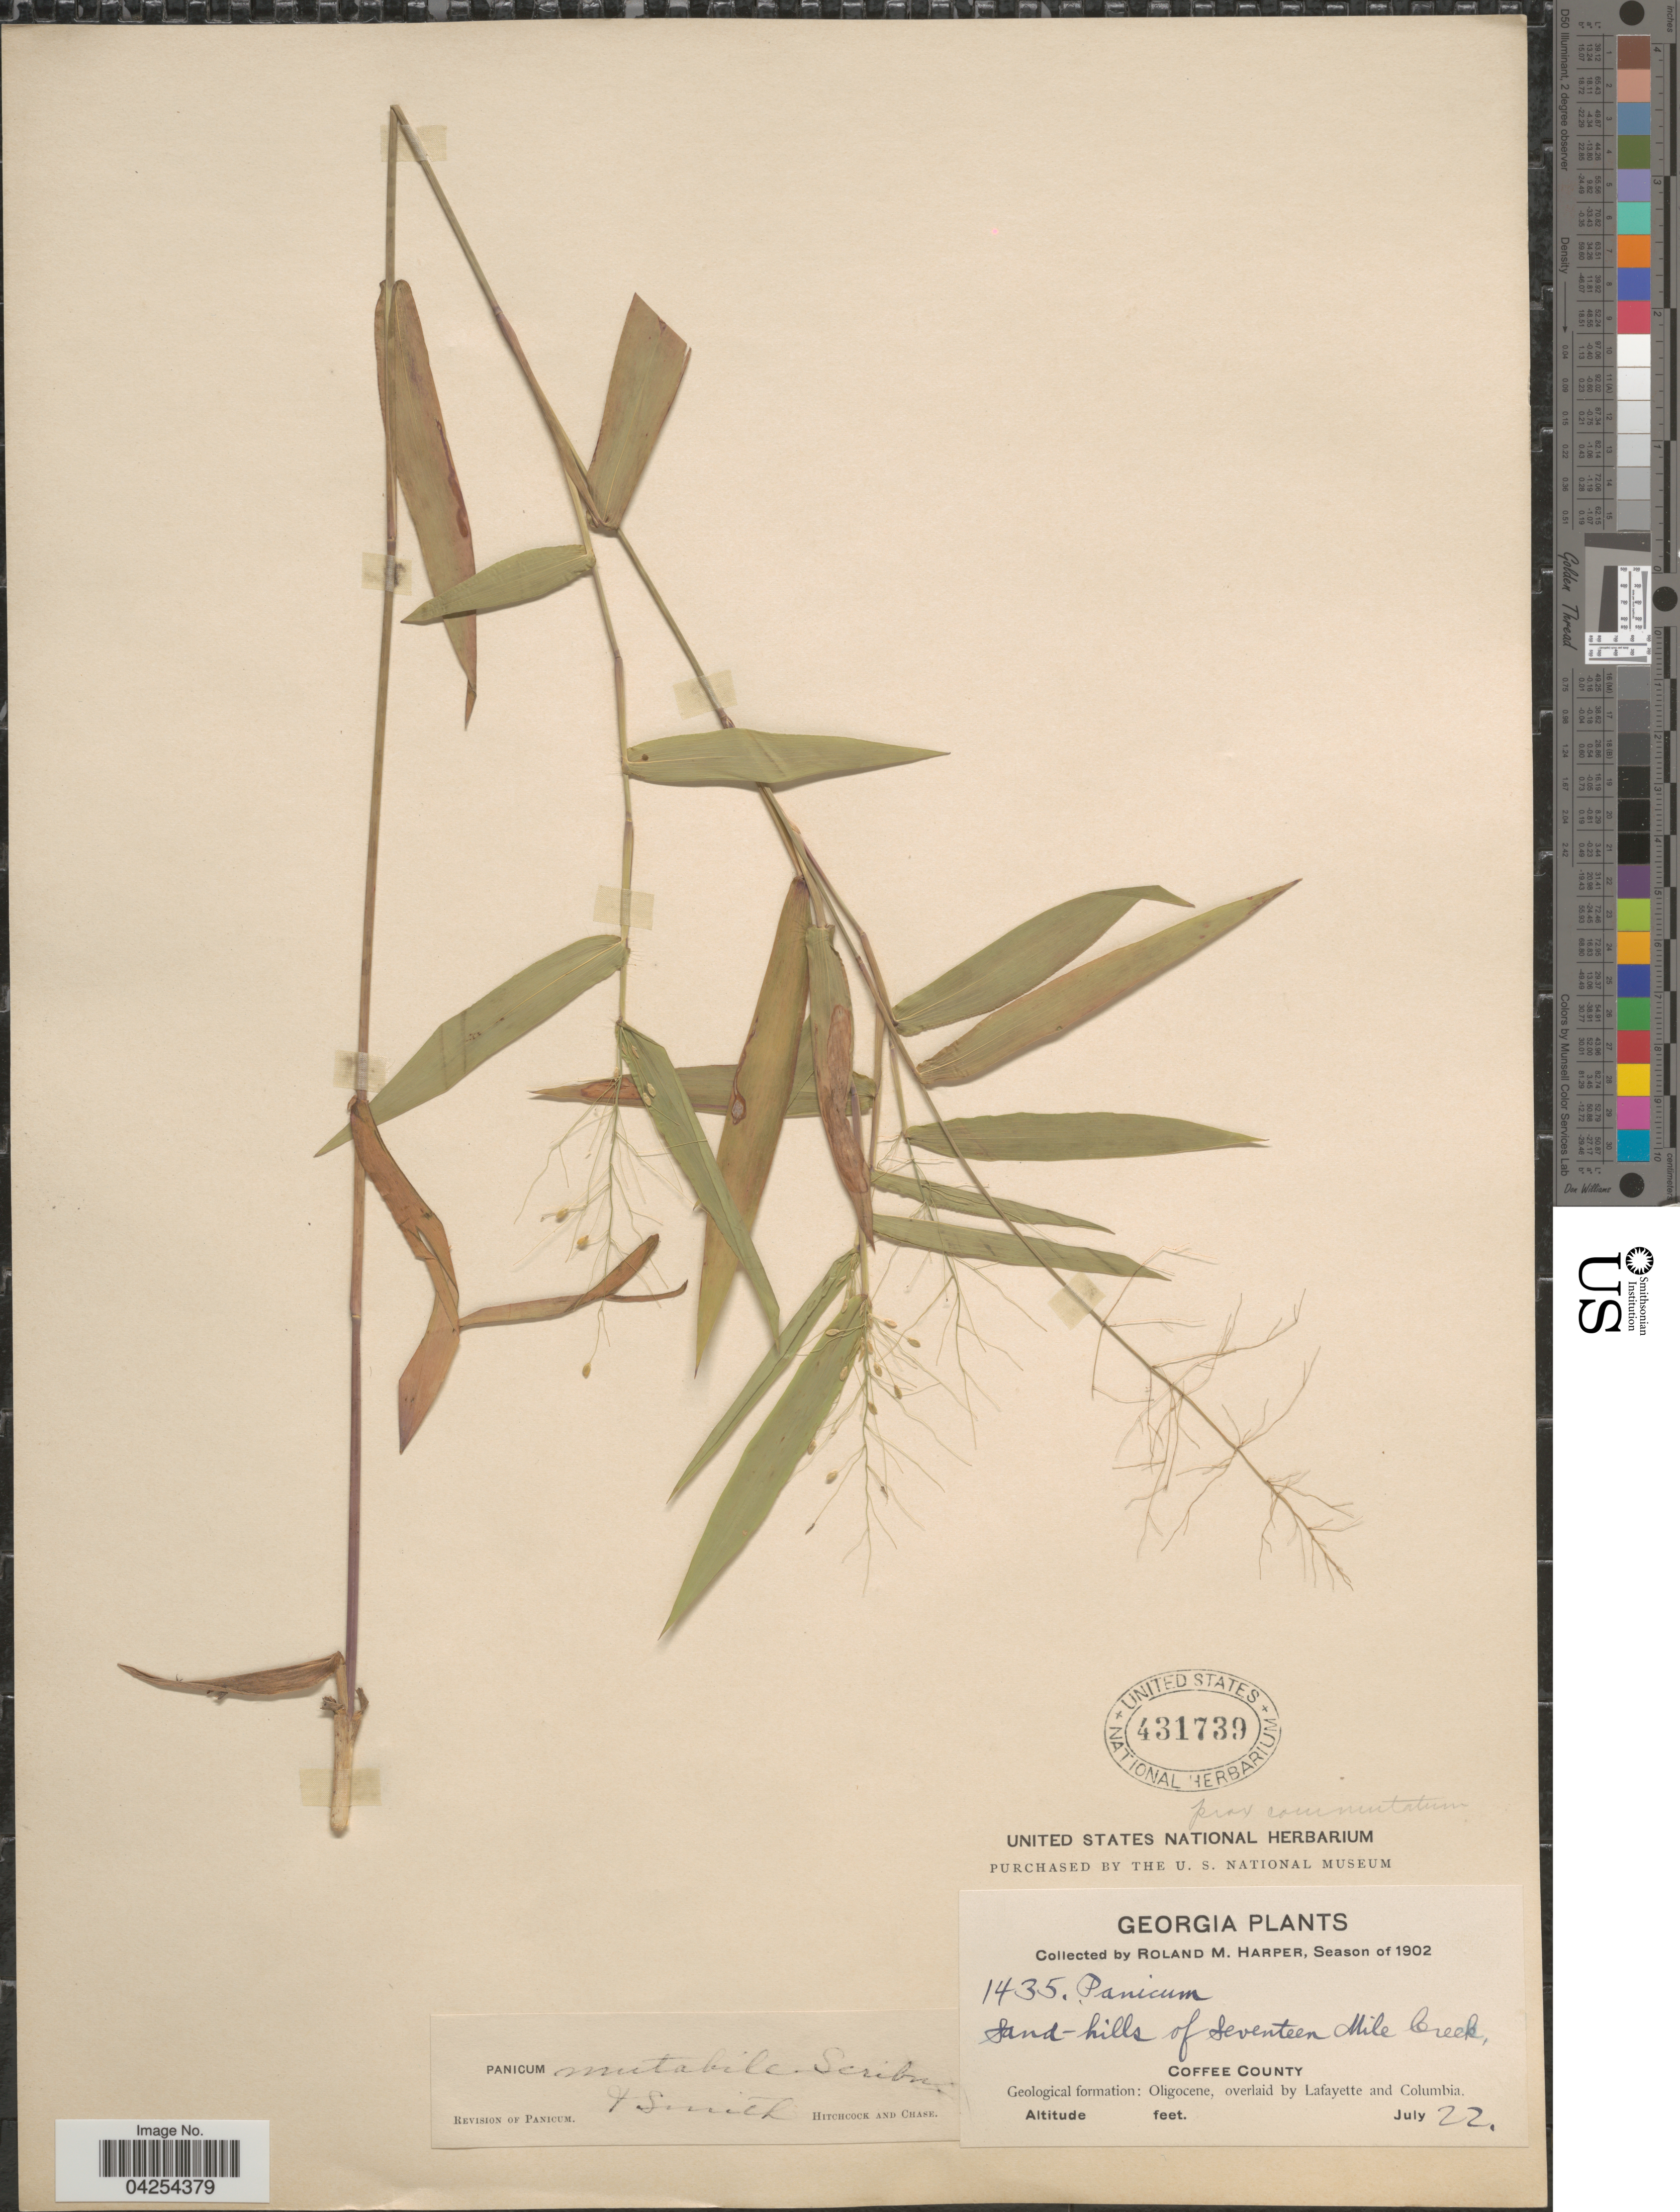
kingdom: Plantae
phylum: Tracheophyta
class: Liliopsida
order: Poales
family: Poaceae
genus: Dichanthelium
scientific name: Dichanthelium commutatum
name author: (Schult.) Gould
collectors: R. M. Harper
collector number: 1435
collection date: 1902-07-22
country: United States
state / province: Georgia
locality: Sand-hills of Seventeen Mile Creek, Coffee County. Geological formation: Oligocene, overlaid by Lafayette and Columbia.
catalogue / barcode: US 431739